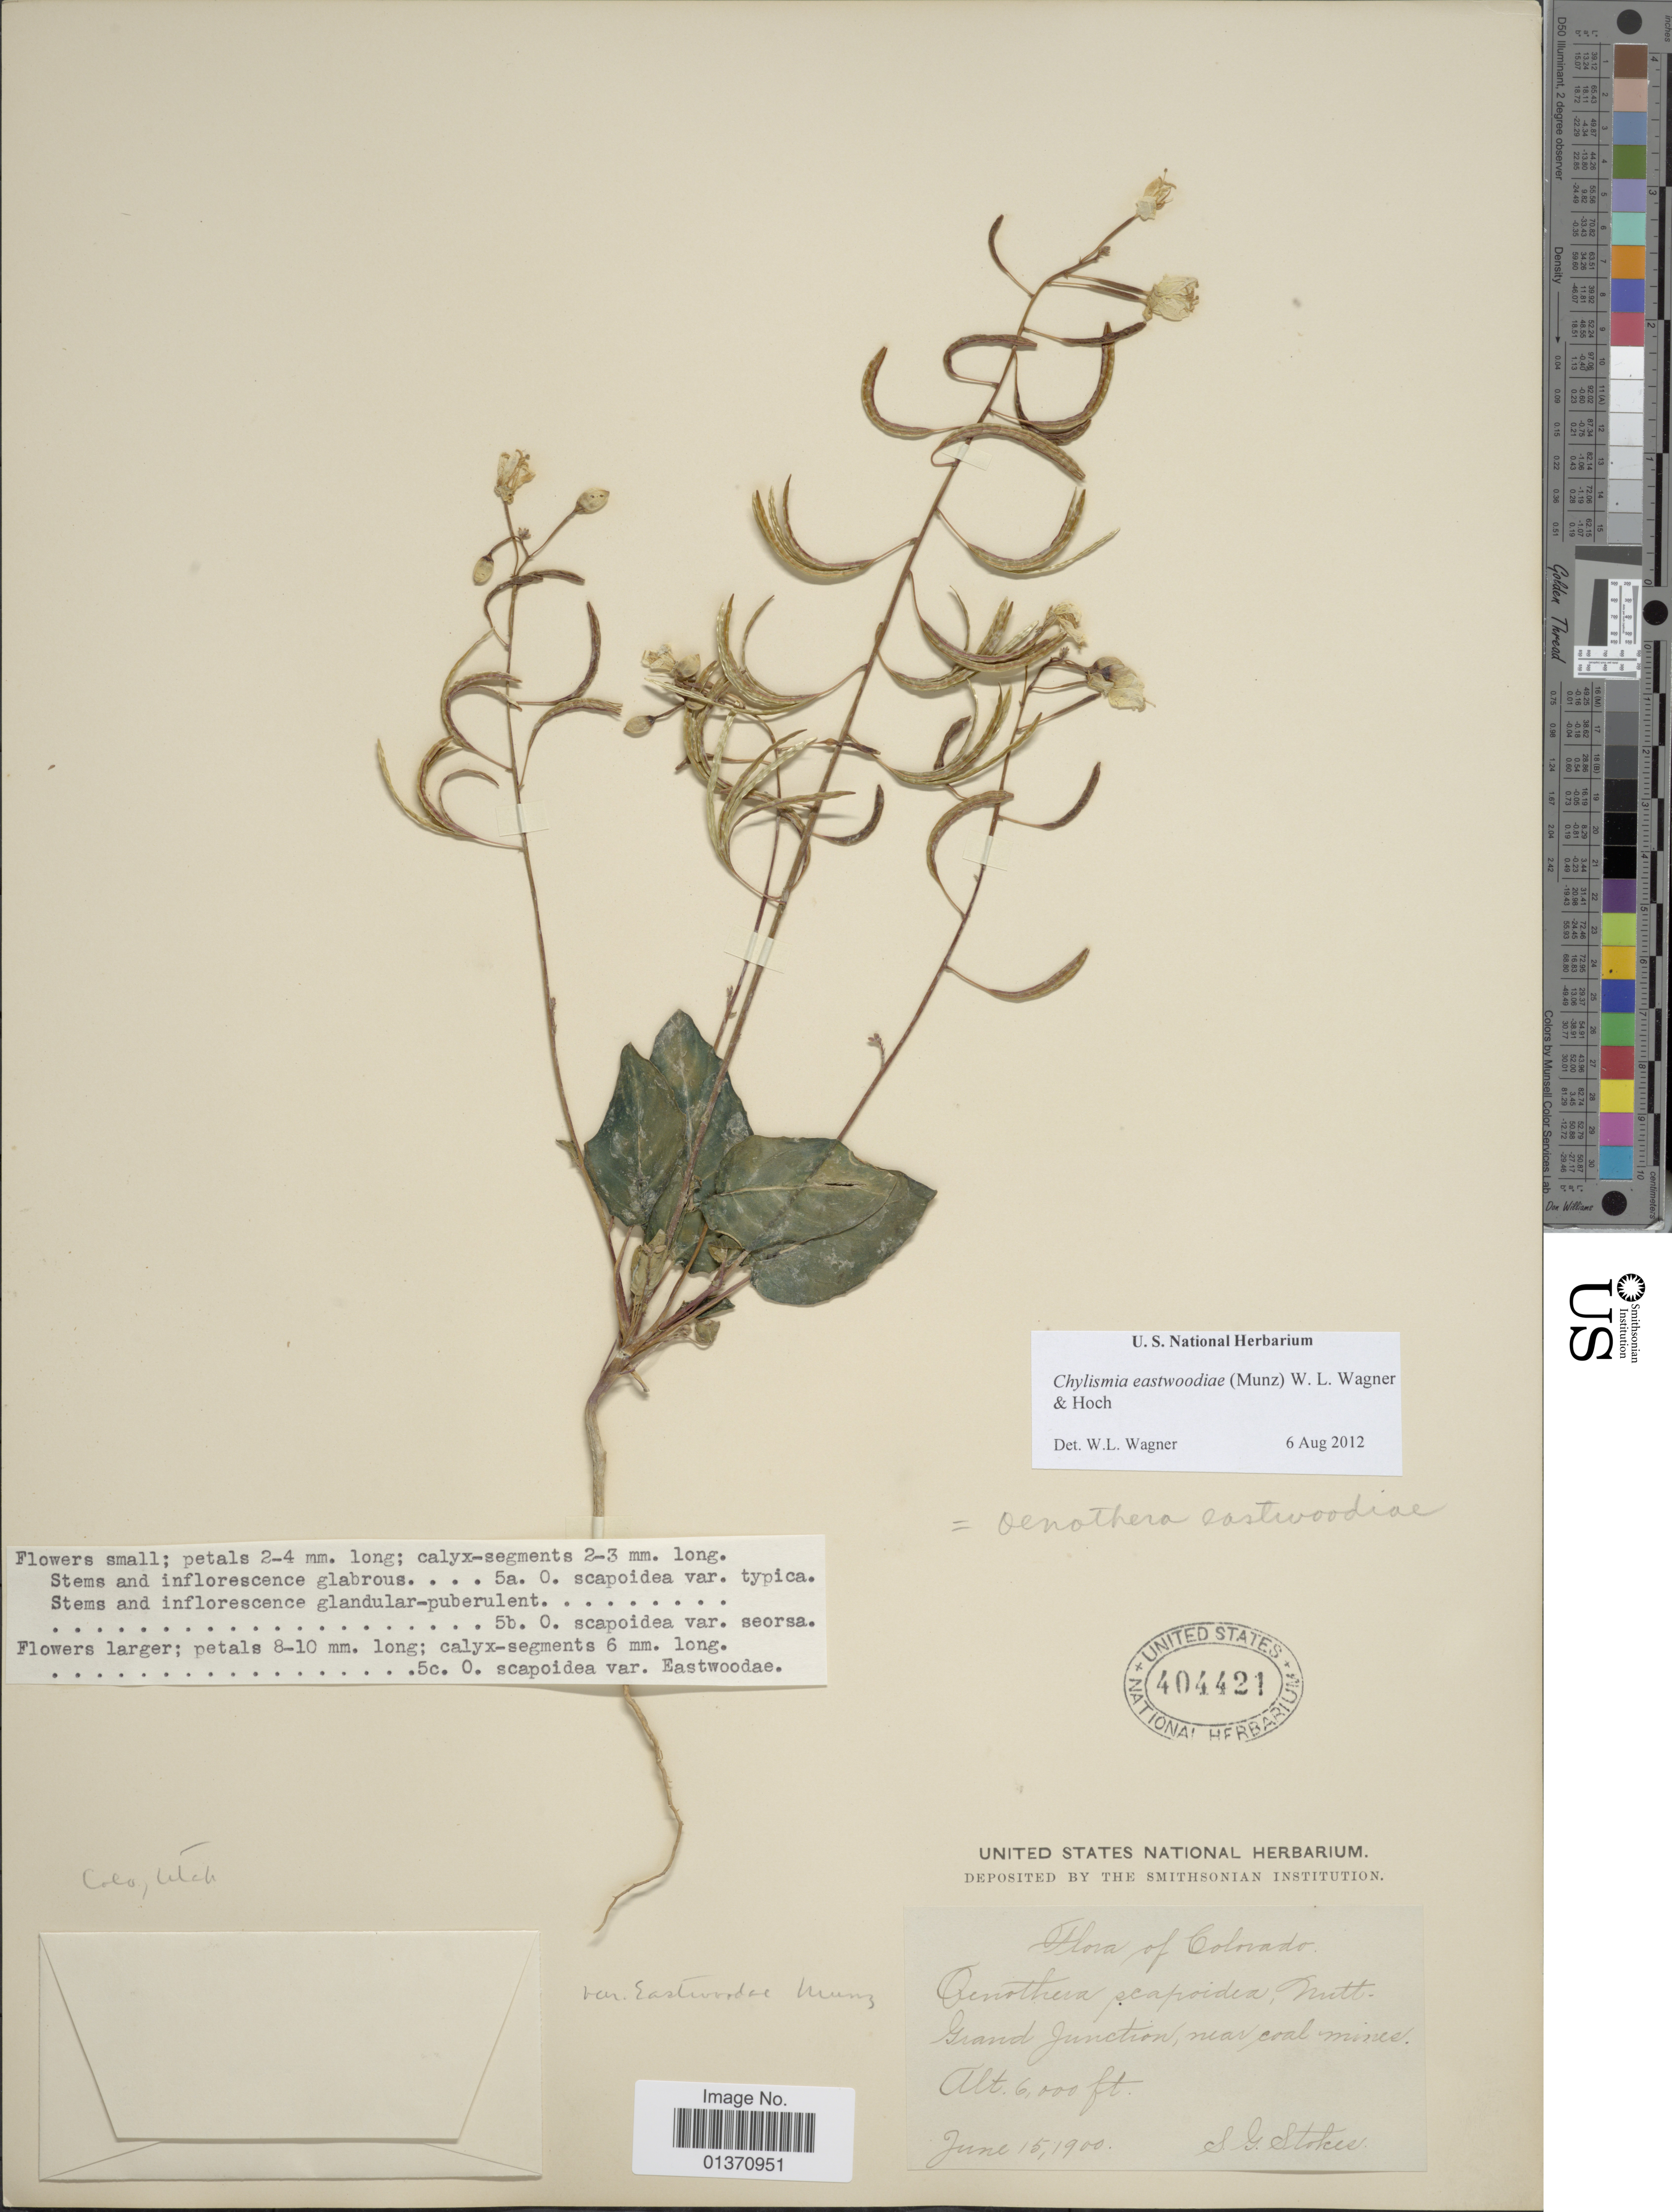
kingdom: Plantae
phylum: Tracheophyta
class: Magnoliopsida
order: Myrtales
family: Onagraceae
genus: Chylismia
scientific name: Chylismia eastwoodiae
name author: (Munz) W.L. Wagner & Hoch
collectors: S. G. Stokes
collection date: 1900-06-15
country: United States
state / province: Colorado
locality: Grand Junction, near coal mines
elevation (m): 1829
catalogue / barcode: US 404421